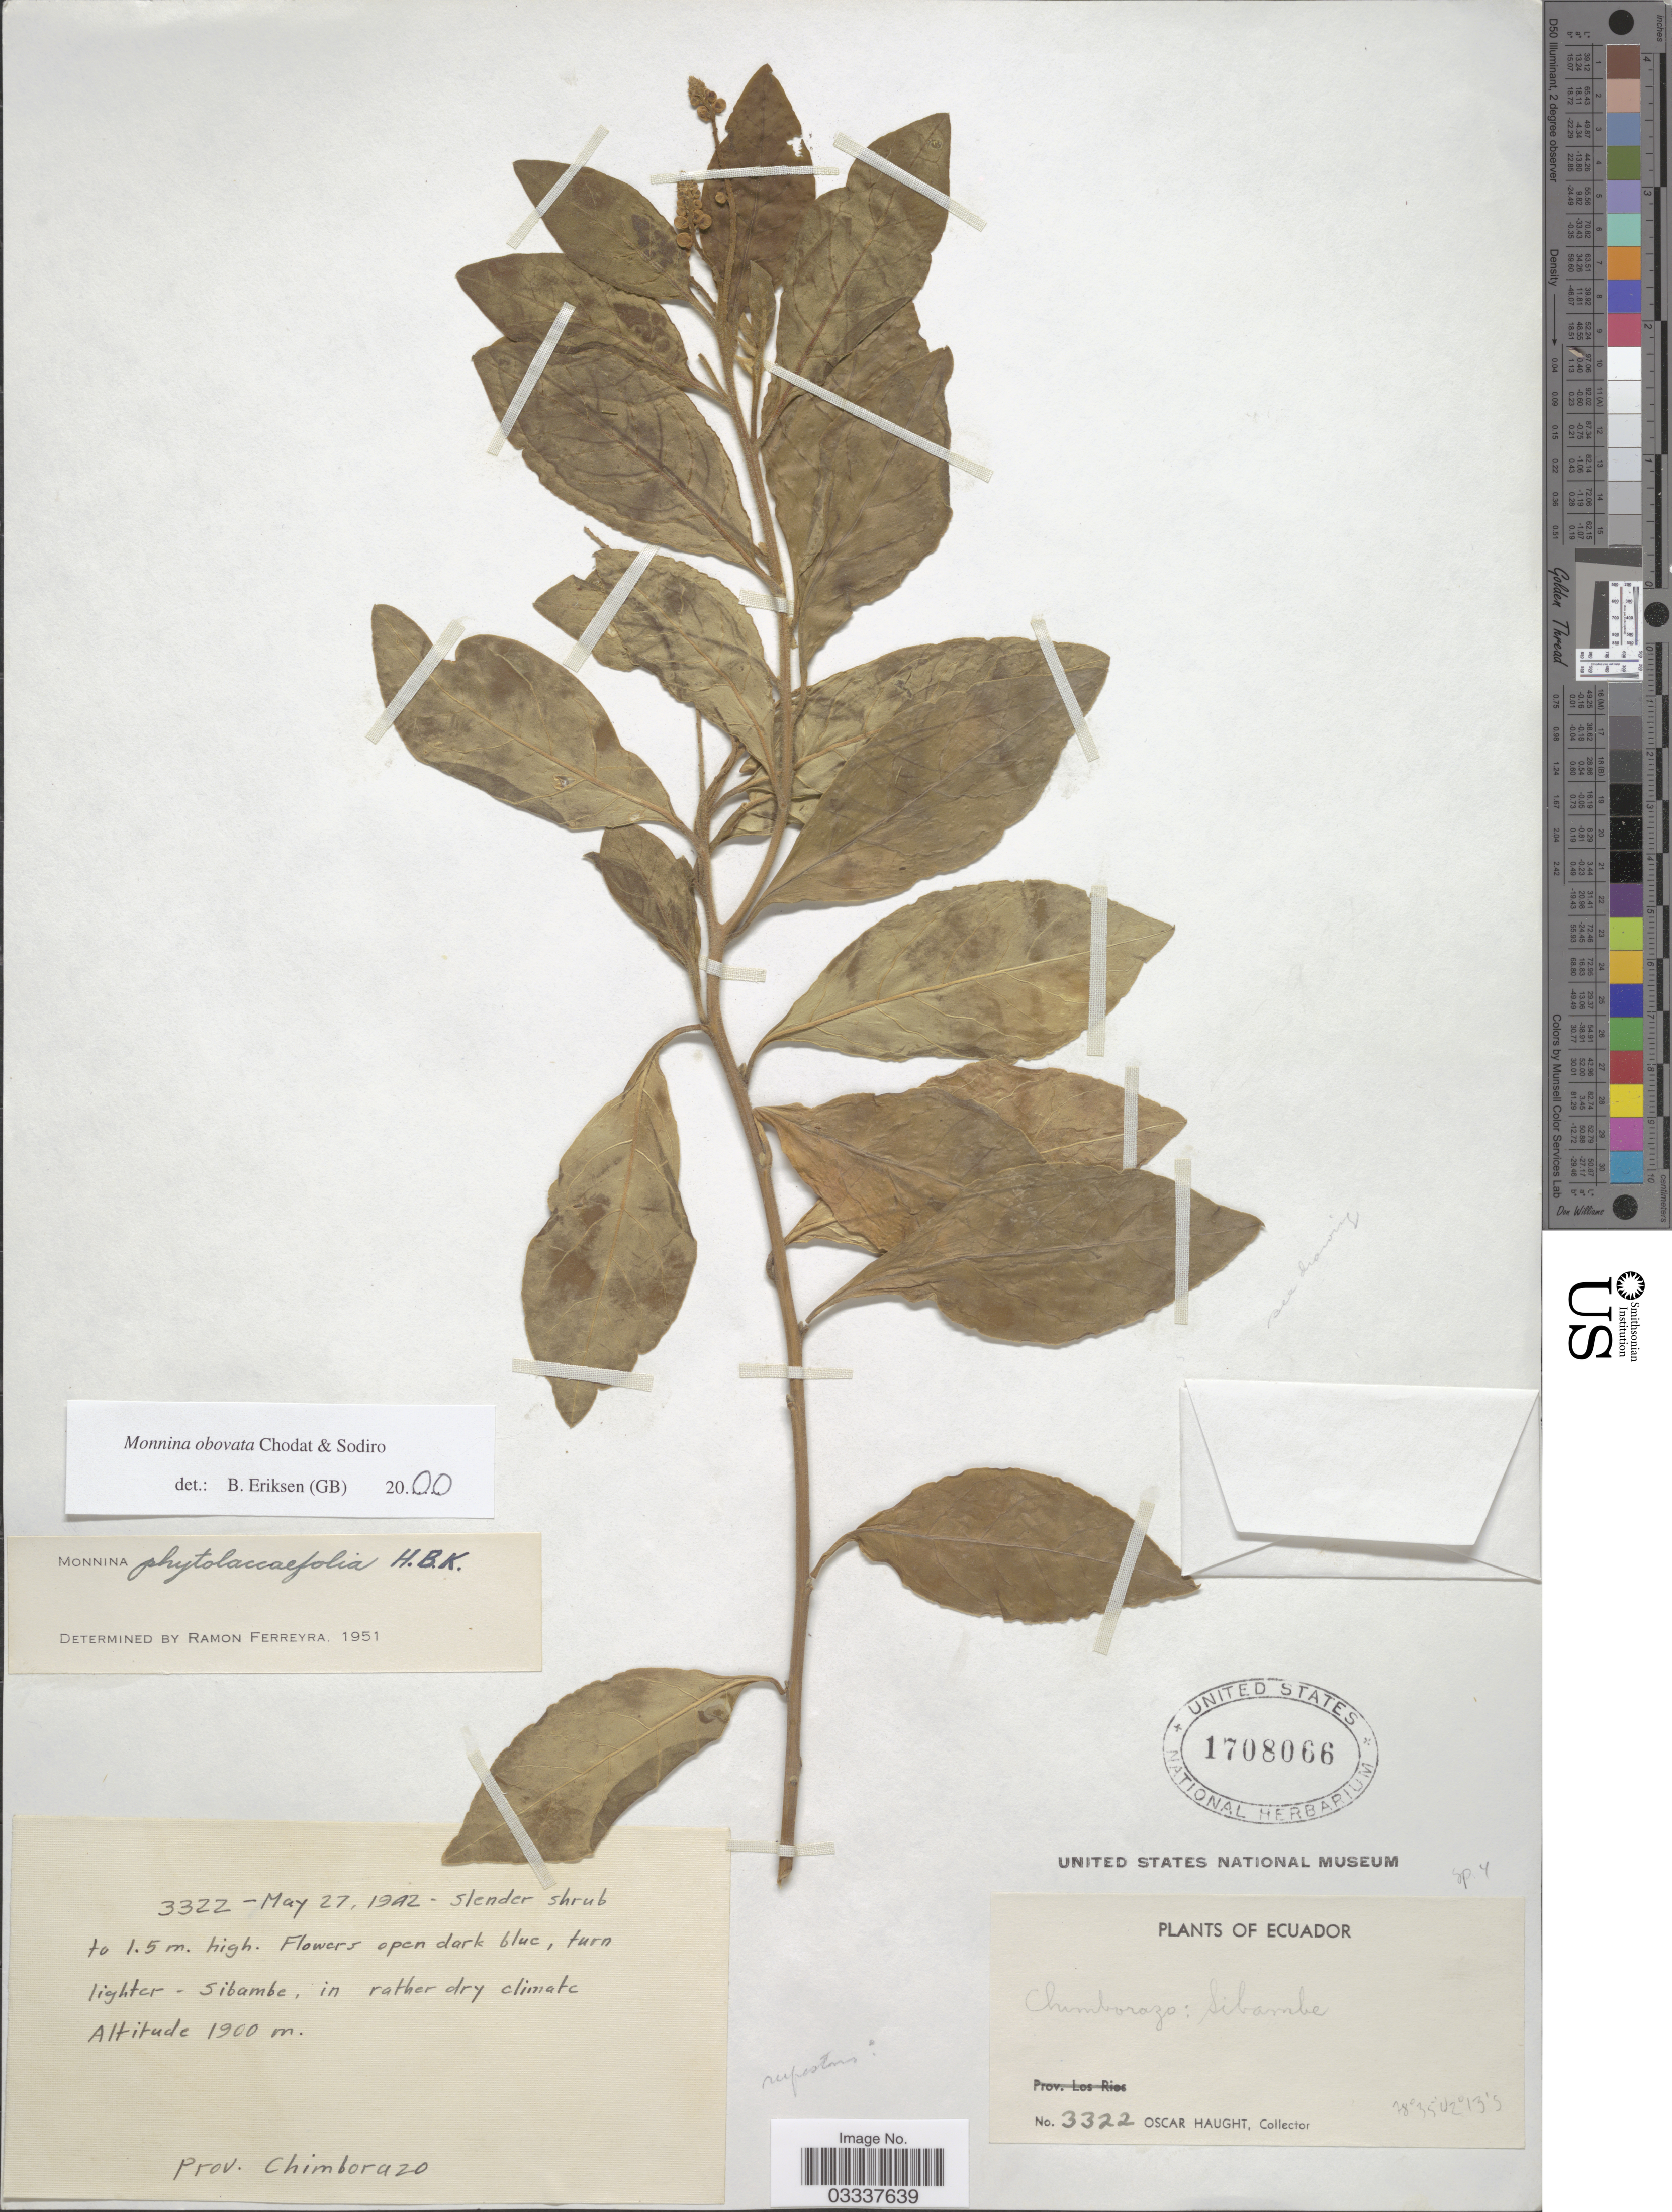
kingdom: Plantae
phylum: Tracheophyta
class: Magnoliopsida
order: Fabales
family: Polygalaceae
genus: Monnina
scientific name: Monnina obovata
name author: Chodat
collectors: O. L. Haught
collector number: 3322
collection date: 1942-05-27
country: Ecuador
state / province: Chimborazo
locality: Sibambe.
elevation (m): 1900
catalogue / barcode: US 1708066